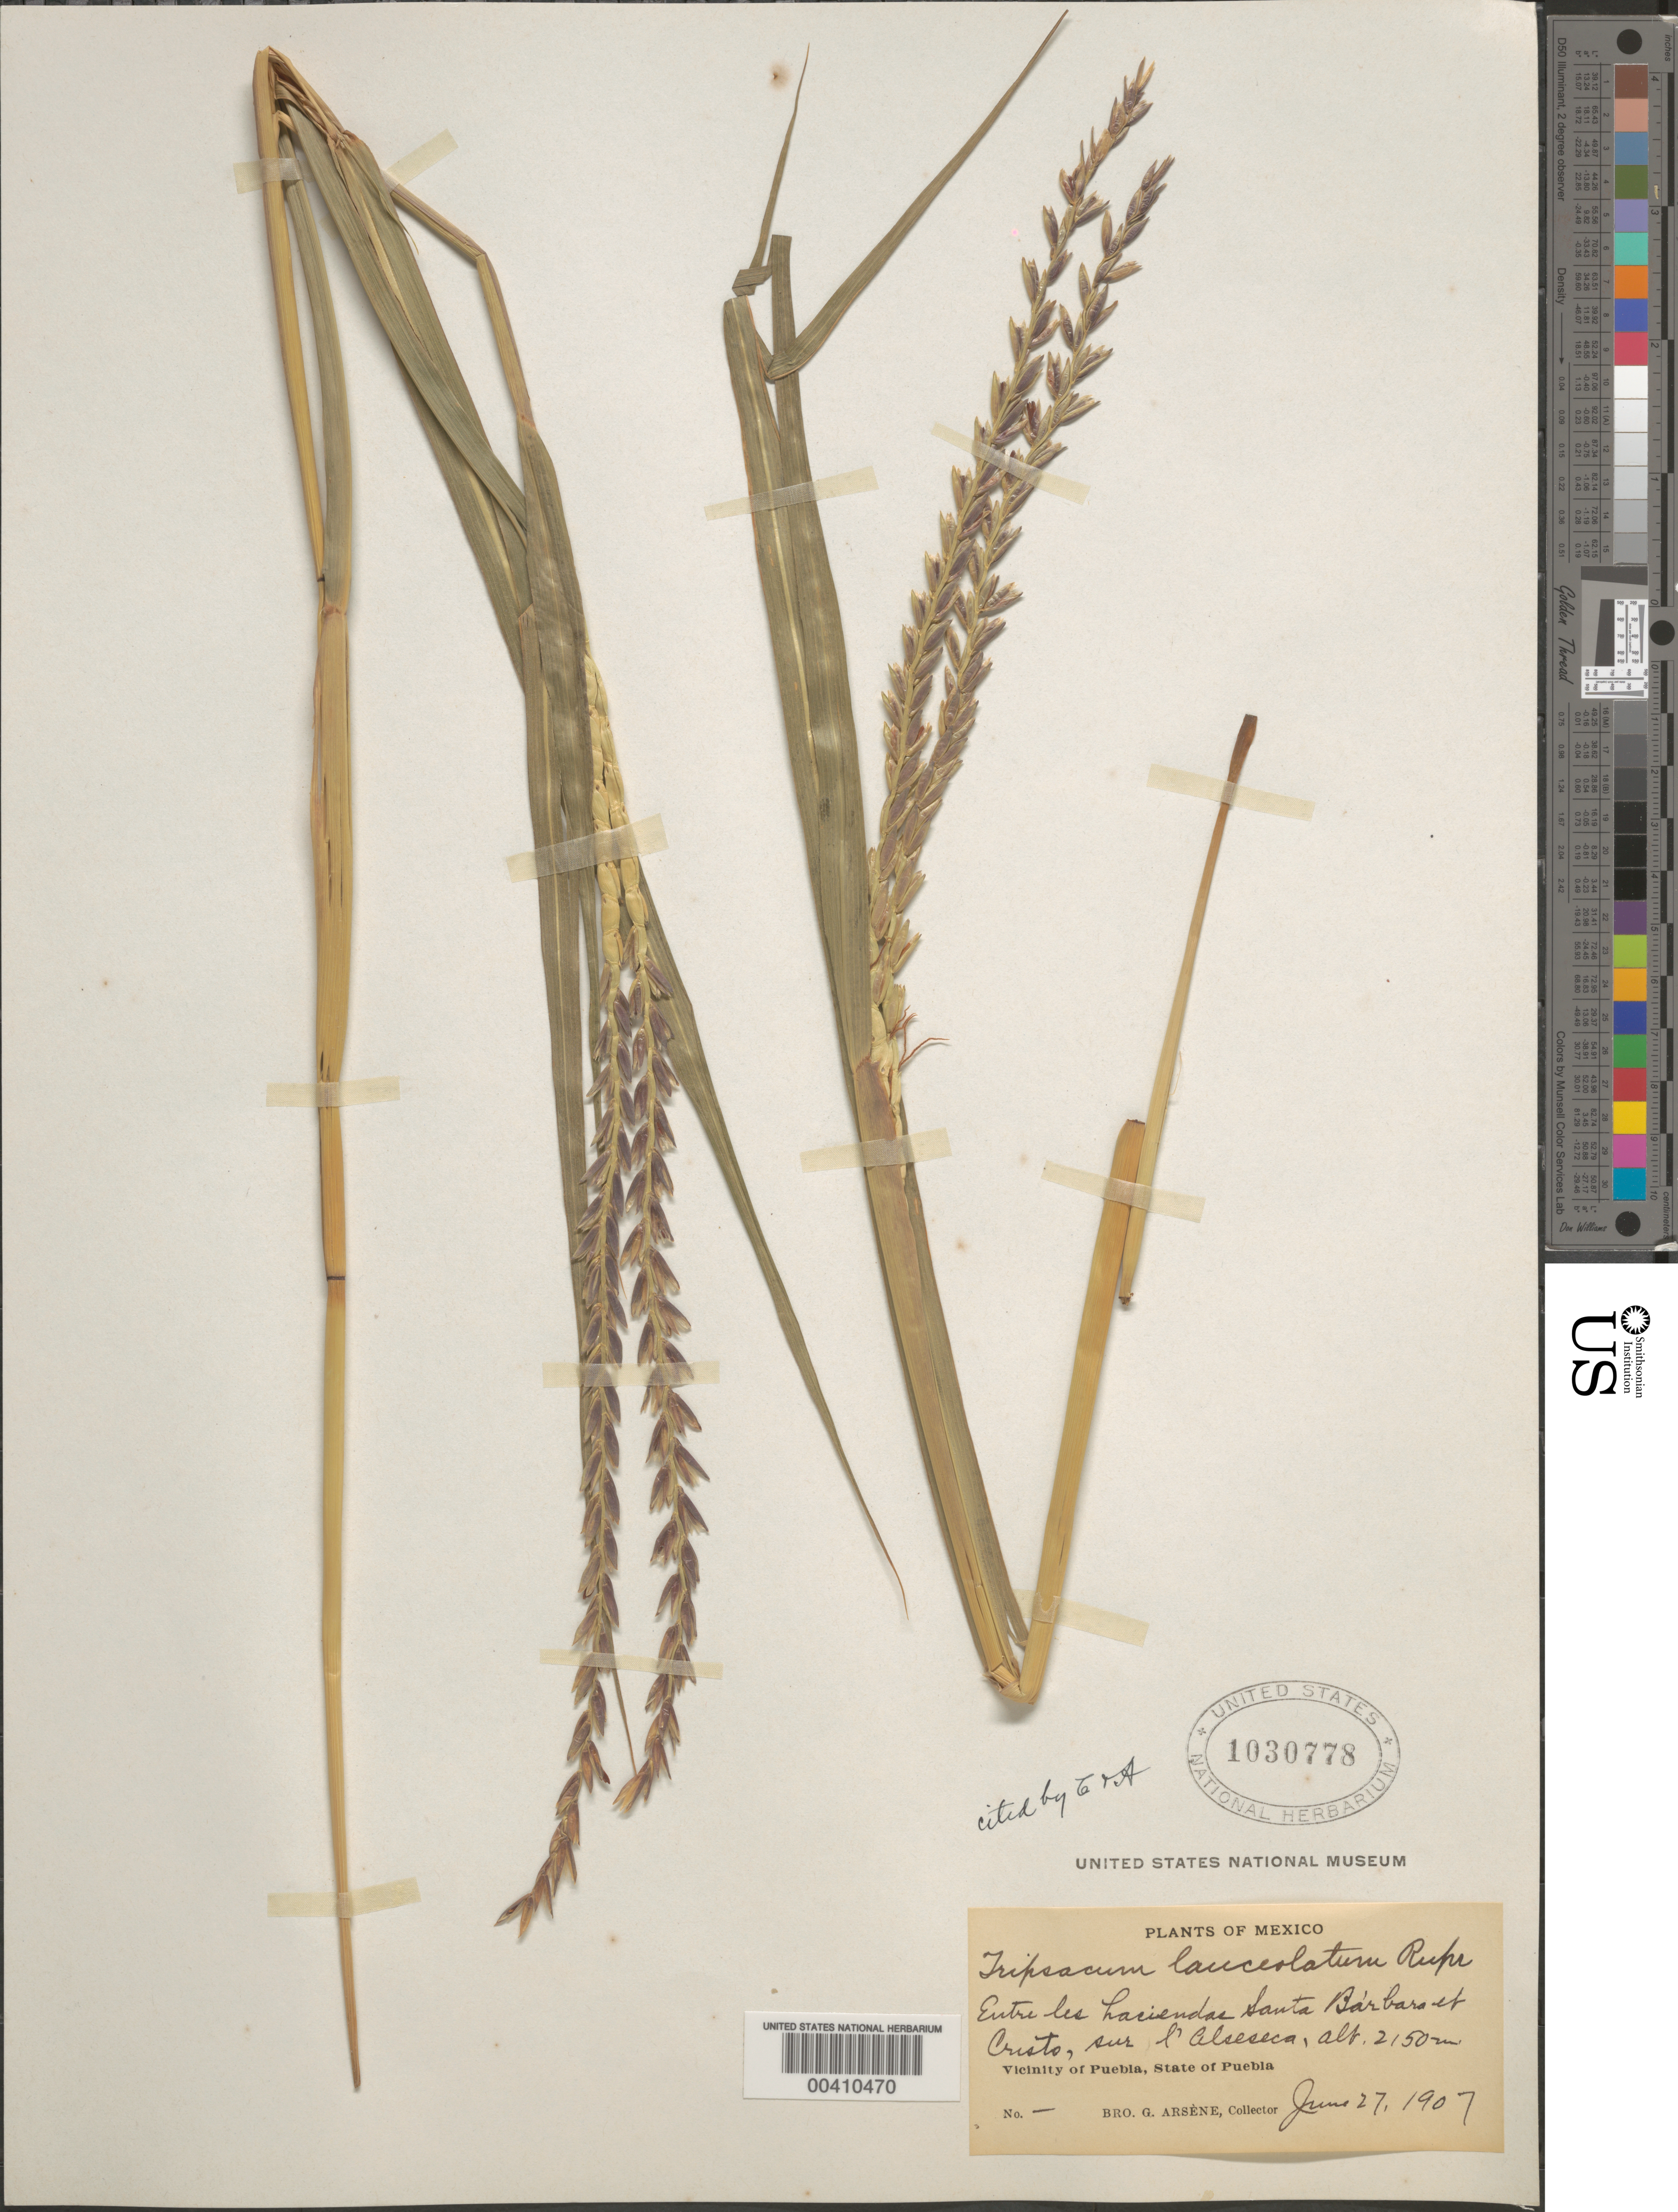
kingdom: Plantae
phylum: Tracheophyta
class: Liliopsida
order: Poales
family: Poaceae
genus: Tripsacum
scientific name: Tripsacum lanceolatum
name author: Rupr. ex E. Fourn.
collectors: Bro. G. Arsène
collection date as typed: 27 Jun 1907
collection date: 1907-06-27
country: Mexico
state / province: Puebla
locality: Between Hacienda Santa B rbara & Hacienda Cristo, S of Alseseca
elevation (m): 2150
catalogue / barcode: US 1030778